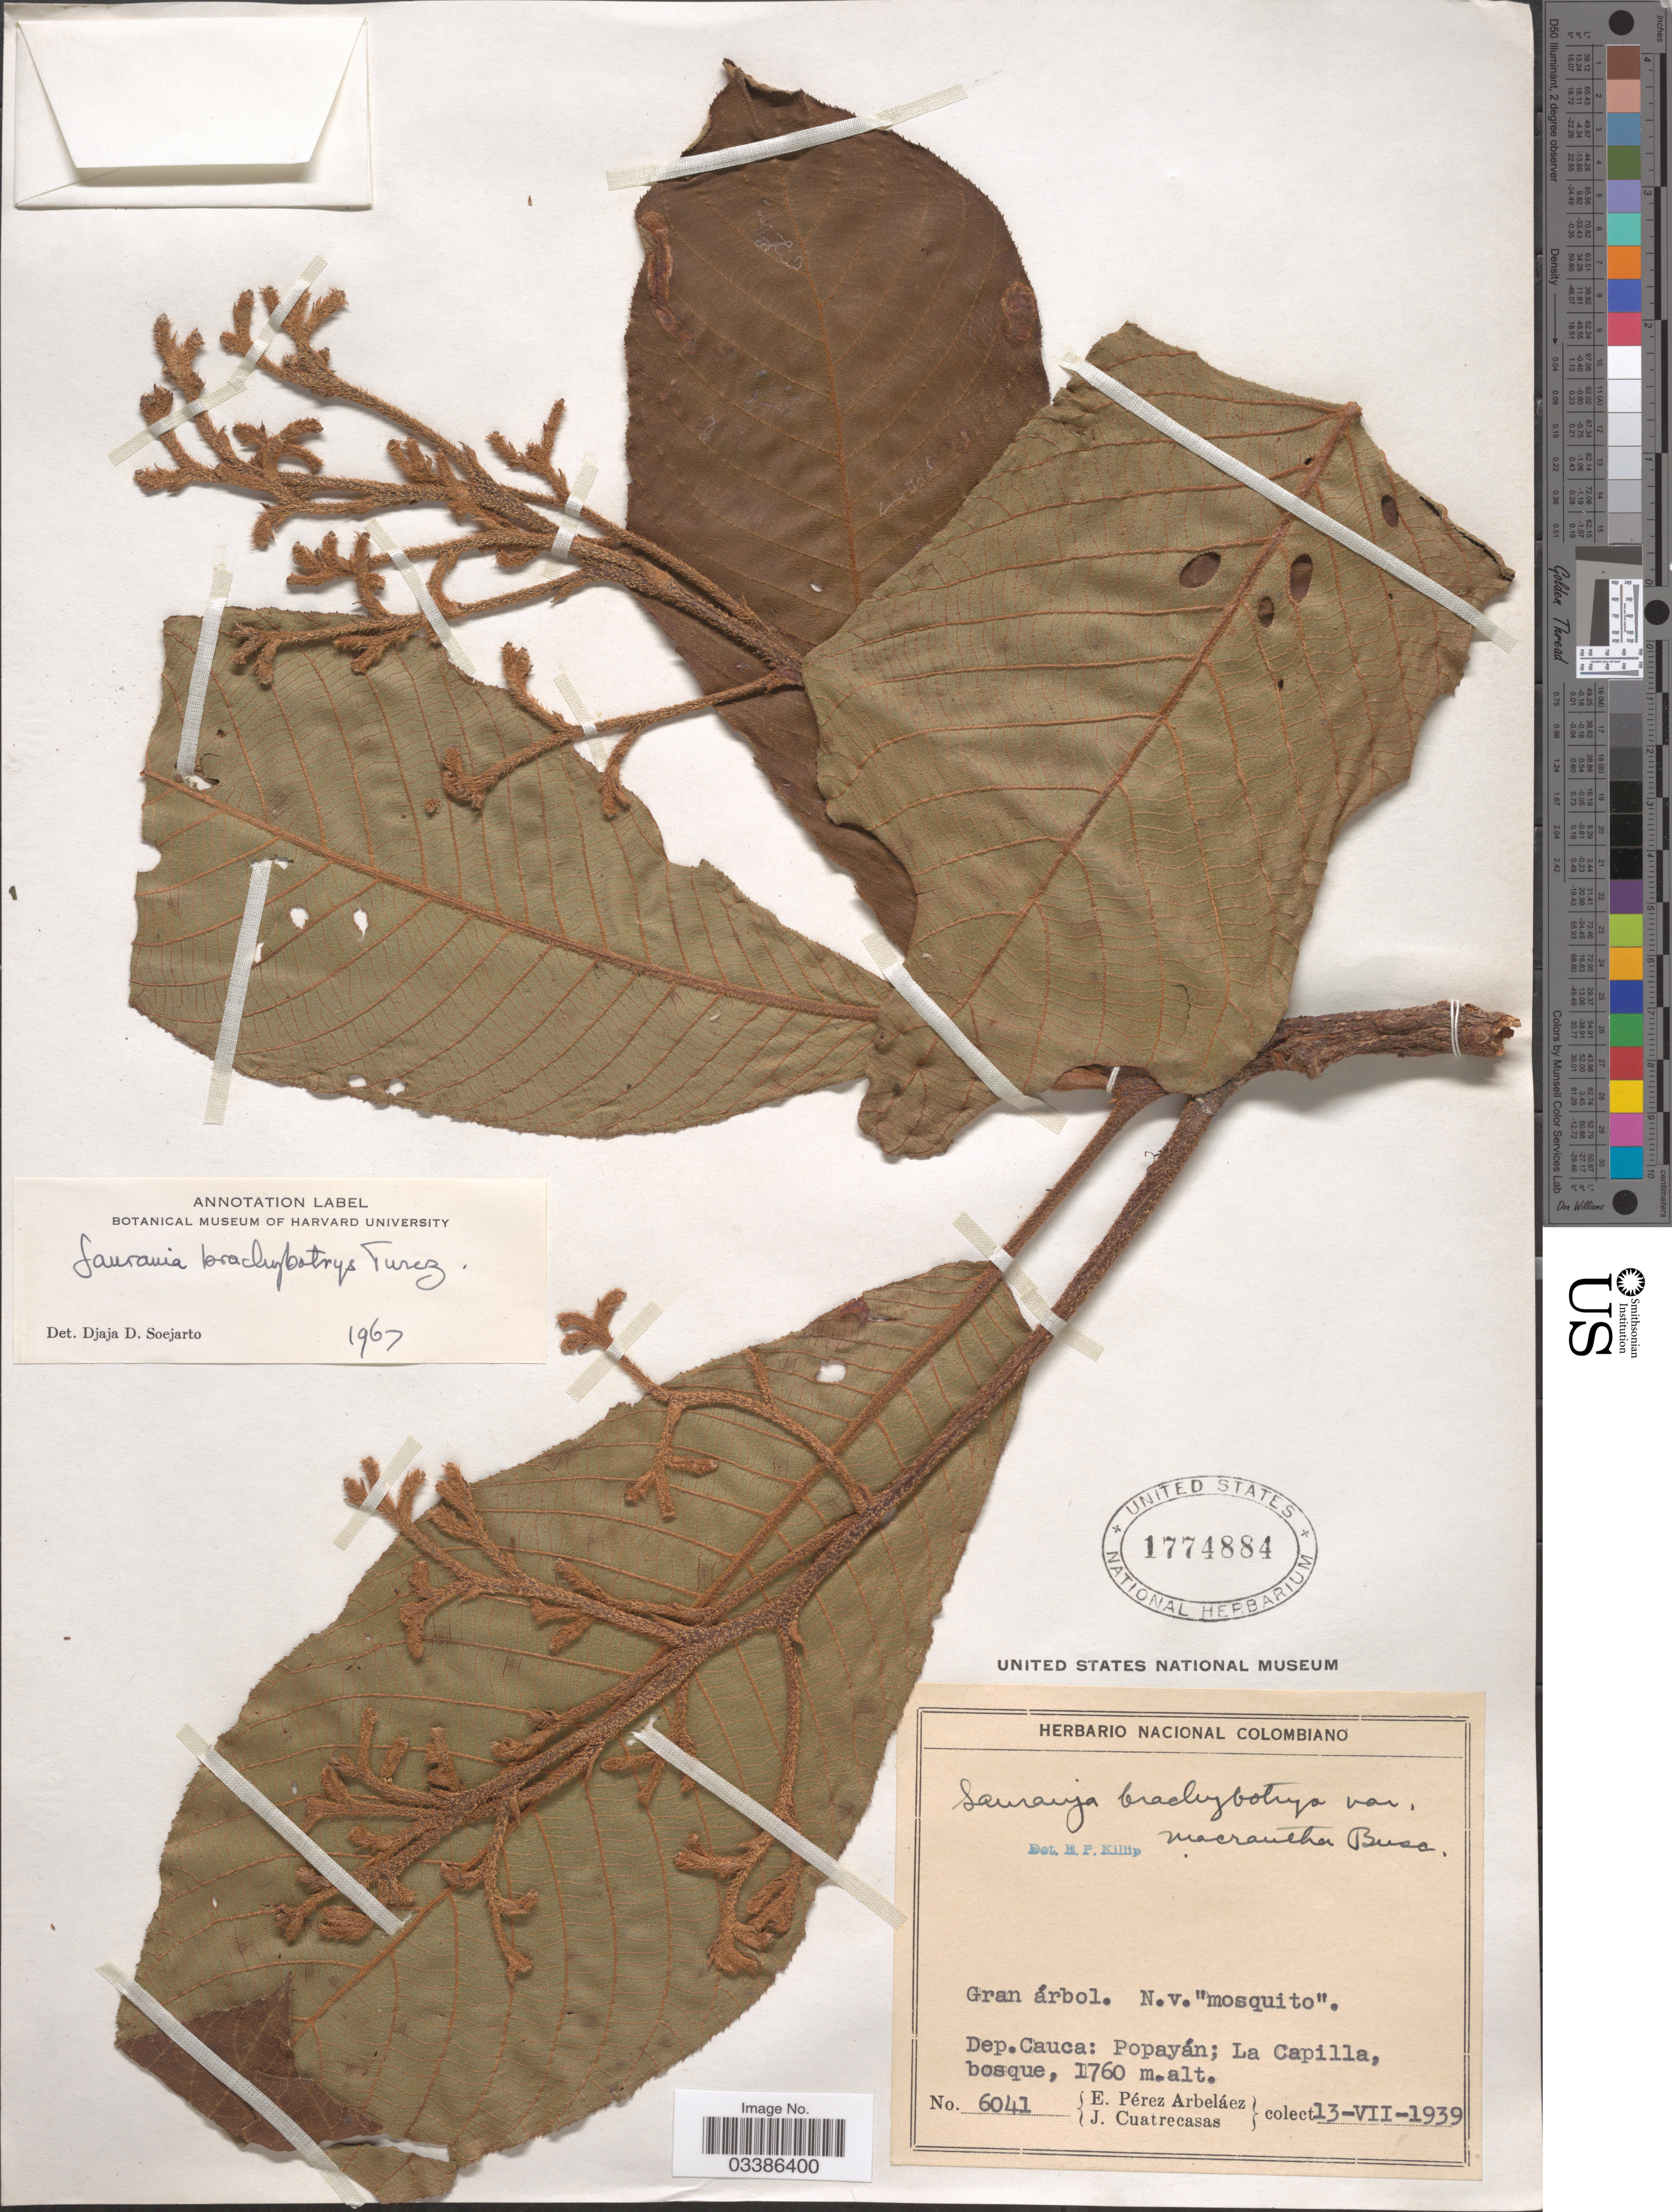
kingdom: Plantae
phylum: Tracheophyta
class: Magnoliopsida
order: Ericales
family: Actinidiaceae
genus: Saurauia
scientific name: Saurauia brachybotrys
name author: Turcz.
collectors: E. Pérez Arbeláez & J. Cuatrecasas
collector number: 6041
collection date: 1939-07-13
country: Colombia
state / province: Cauca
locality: Dep. Cauca: Popayán; La Capilla, bosque.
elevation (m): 1760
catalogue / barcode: US 1774884